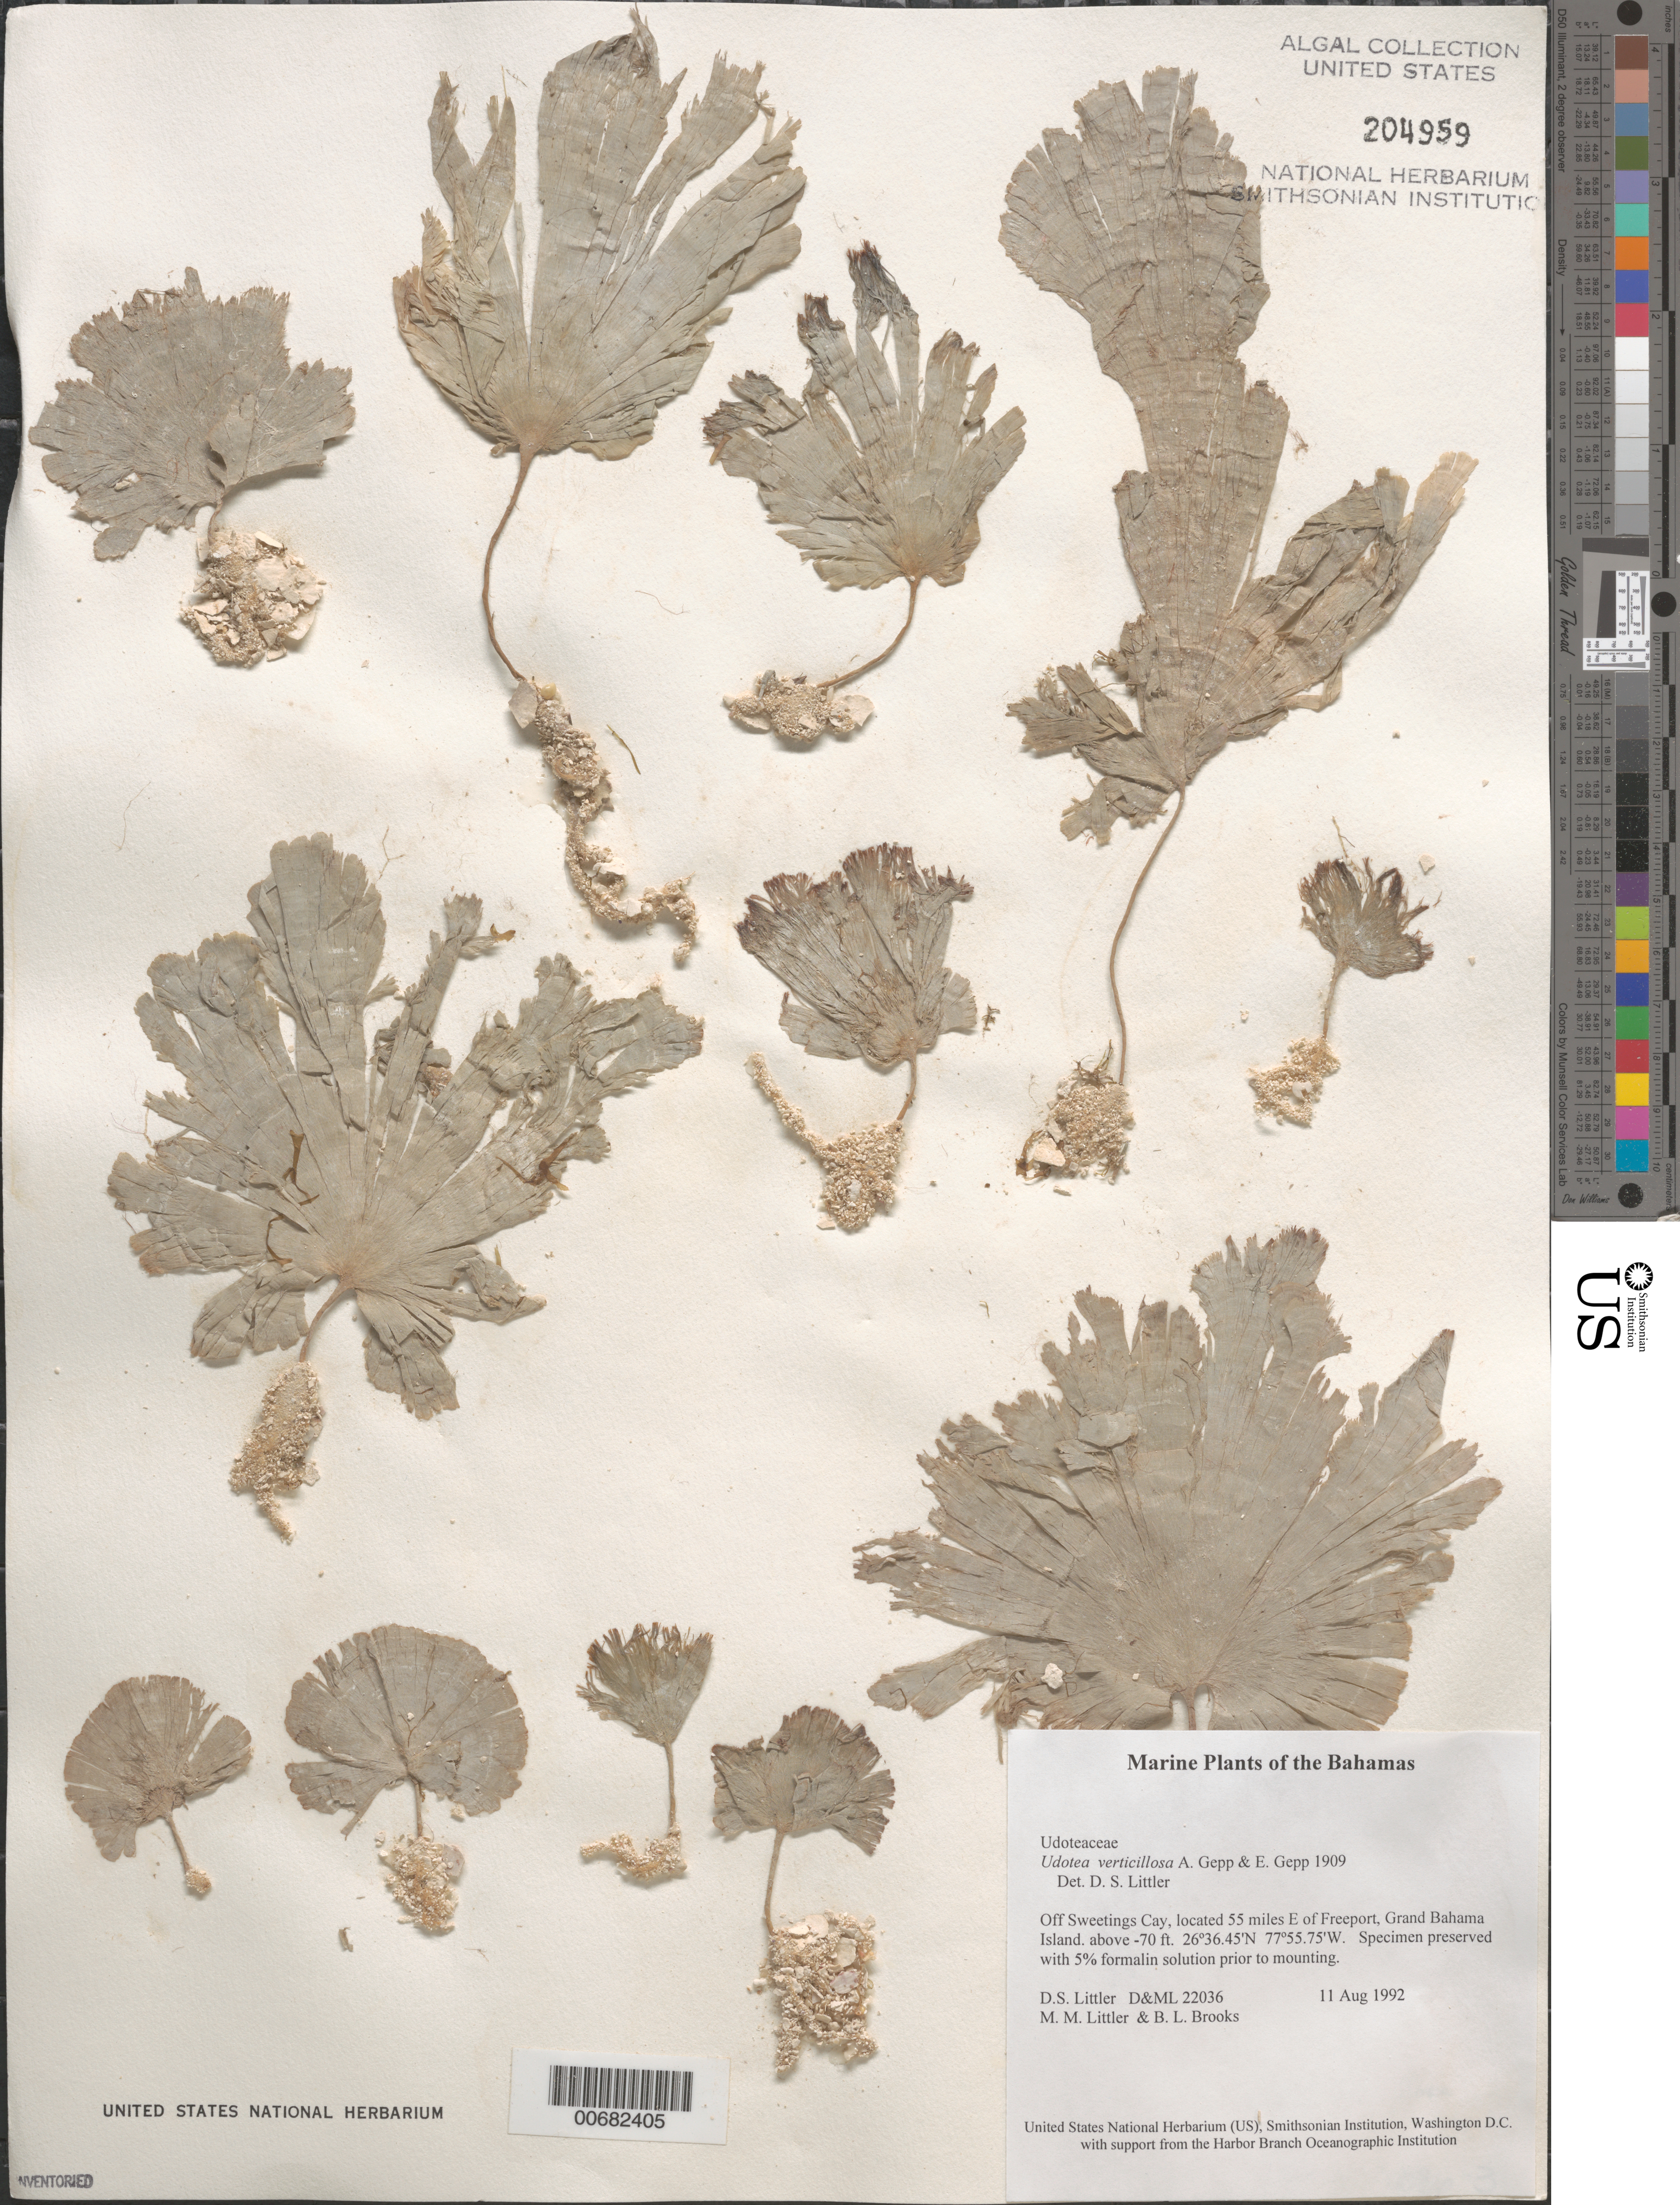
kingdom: Plantae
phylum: Chlorophyta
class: Ulvophyceae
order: Bryopsidales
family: Udoteaceae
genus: Udotea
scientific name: Udotea verticillosa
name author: A. Gepp & E. Gepp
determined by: Littler, D. S.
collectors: D. S. Littler, M. M. Littler & B. Brooks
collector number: D&ML 22036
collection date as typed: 11 Aug 1992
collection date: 1992-08-11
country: Bahamas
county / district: Grand Bahama District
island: Sweetings Cay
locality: Off Sweetings Cay, 55 miles east of Freeport, Grand Bahama Island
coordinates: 26 36.45' N, 77 55.75' W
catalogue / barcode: US 204959